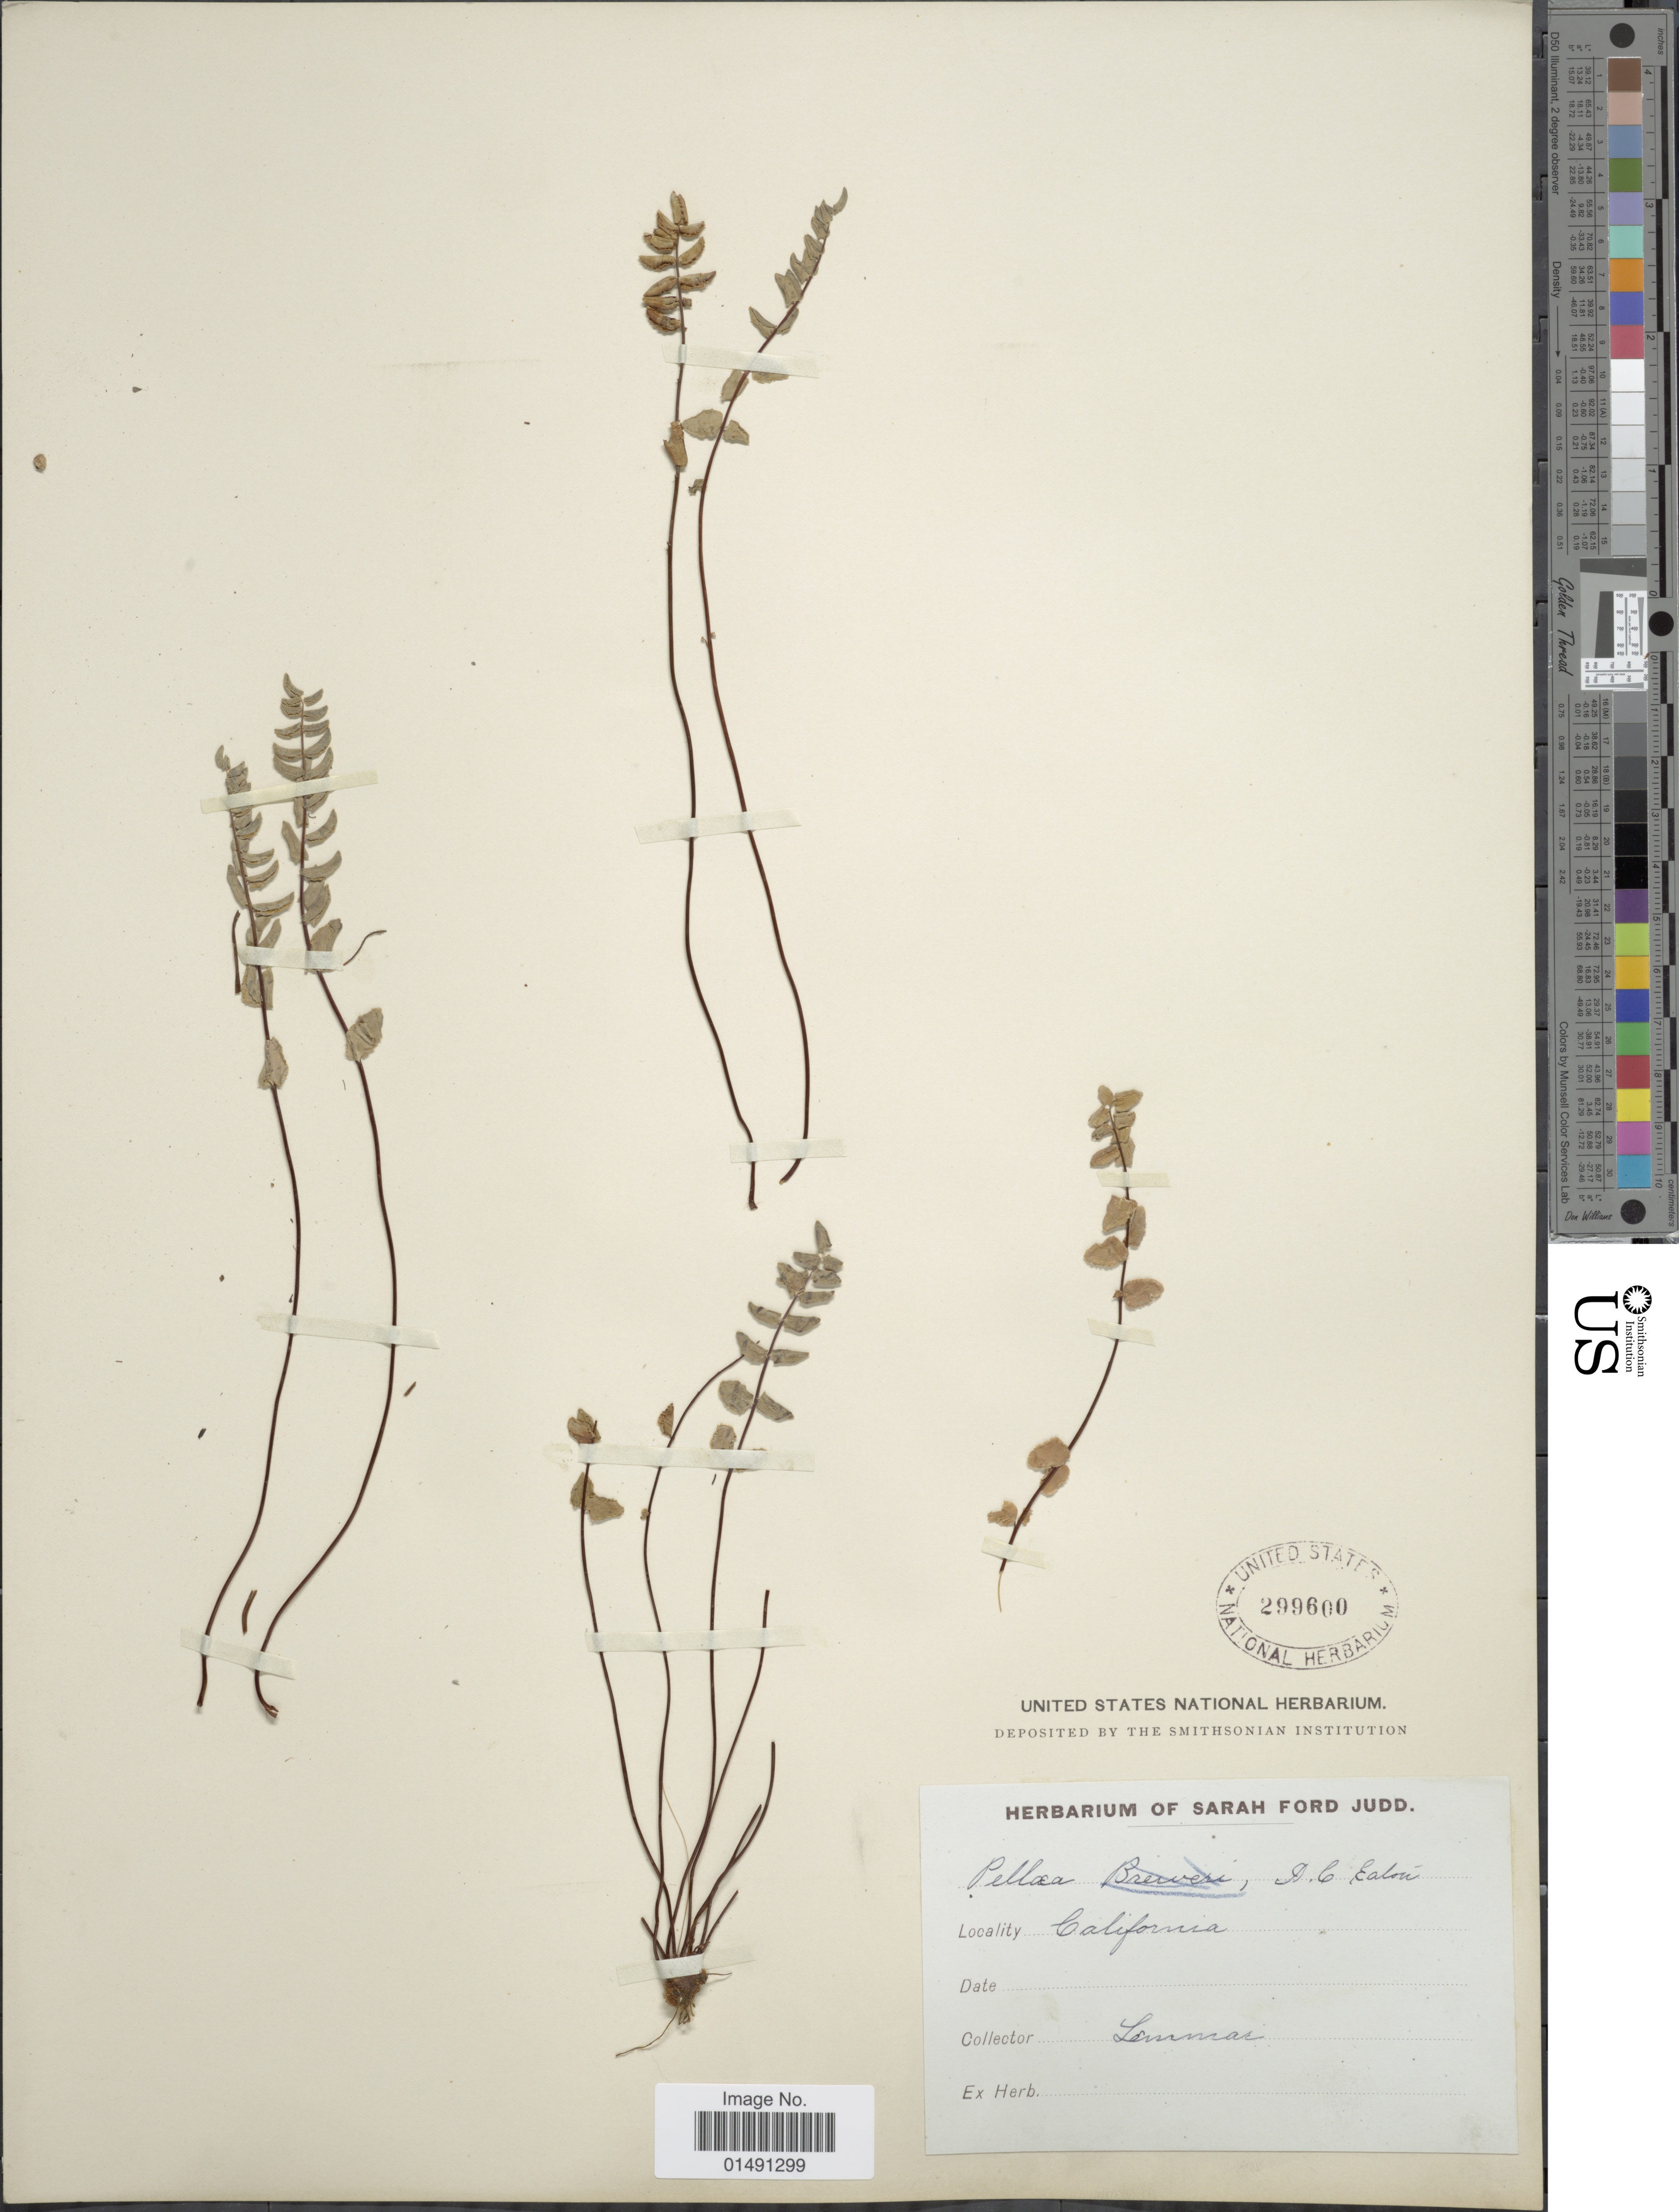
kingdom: Plantae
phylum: Tracheophyta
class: Polypodiopsida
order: Polypodiales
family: Pteridaceae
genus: Pellaea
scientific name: Pellaea bridgesii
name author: Hook.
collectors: -- Lemmon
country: United States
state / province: California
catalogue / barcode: US 299600